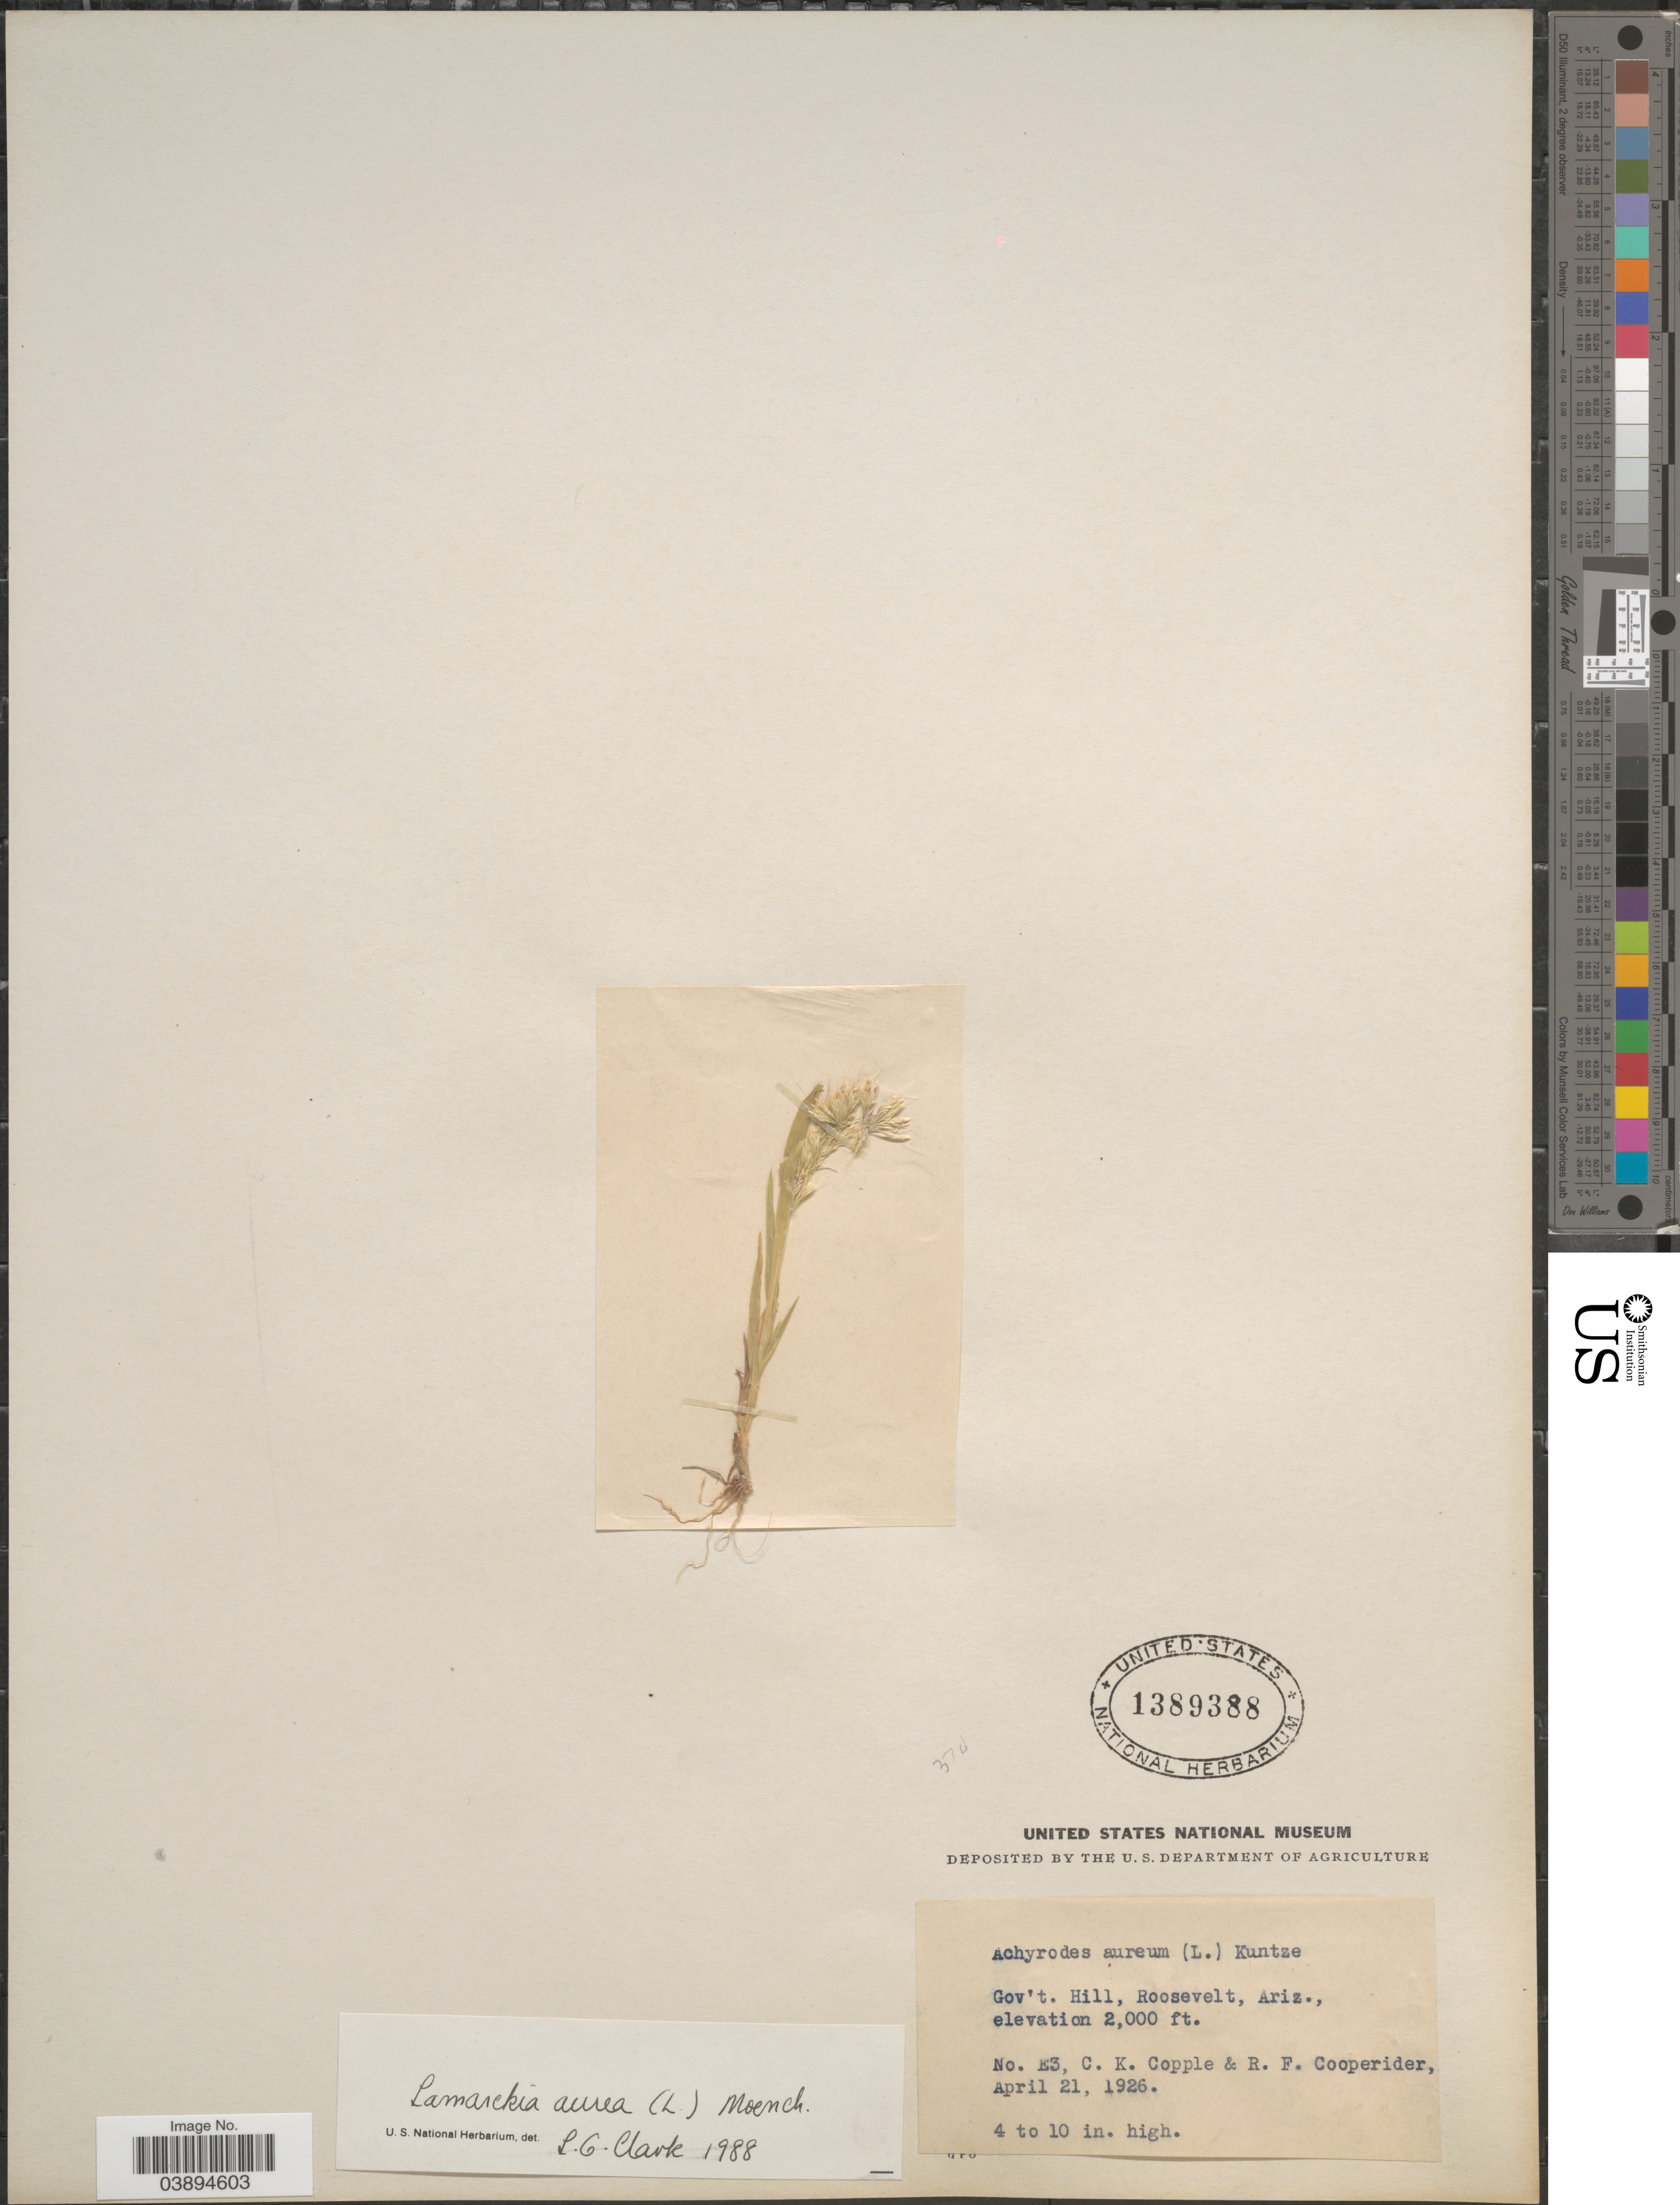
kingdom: Plantae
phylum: Tracheophyta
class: Liliopsida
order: Poales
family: Poaceae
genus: Lamarckia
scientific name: Lamarckia aurea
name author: (L.) Moench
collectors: C. Copple & R. Cooperider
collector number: E3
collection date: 1926-04-21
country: United States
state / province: Arizona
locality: Gov't. Hill, Roosevelt.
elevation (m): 610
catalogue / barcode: US 1389388